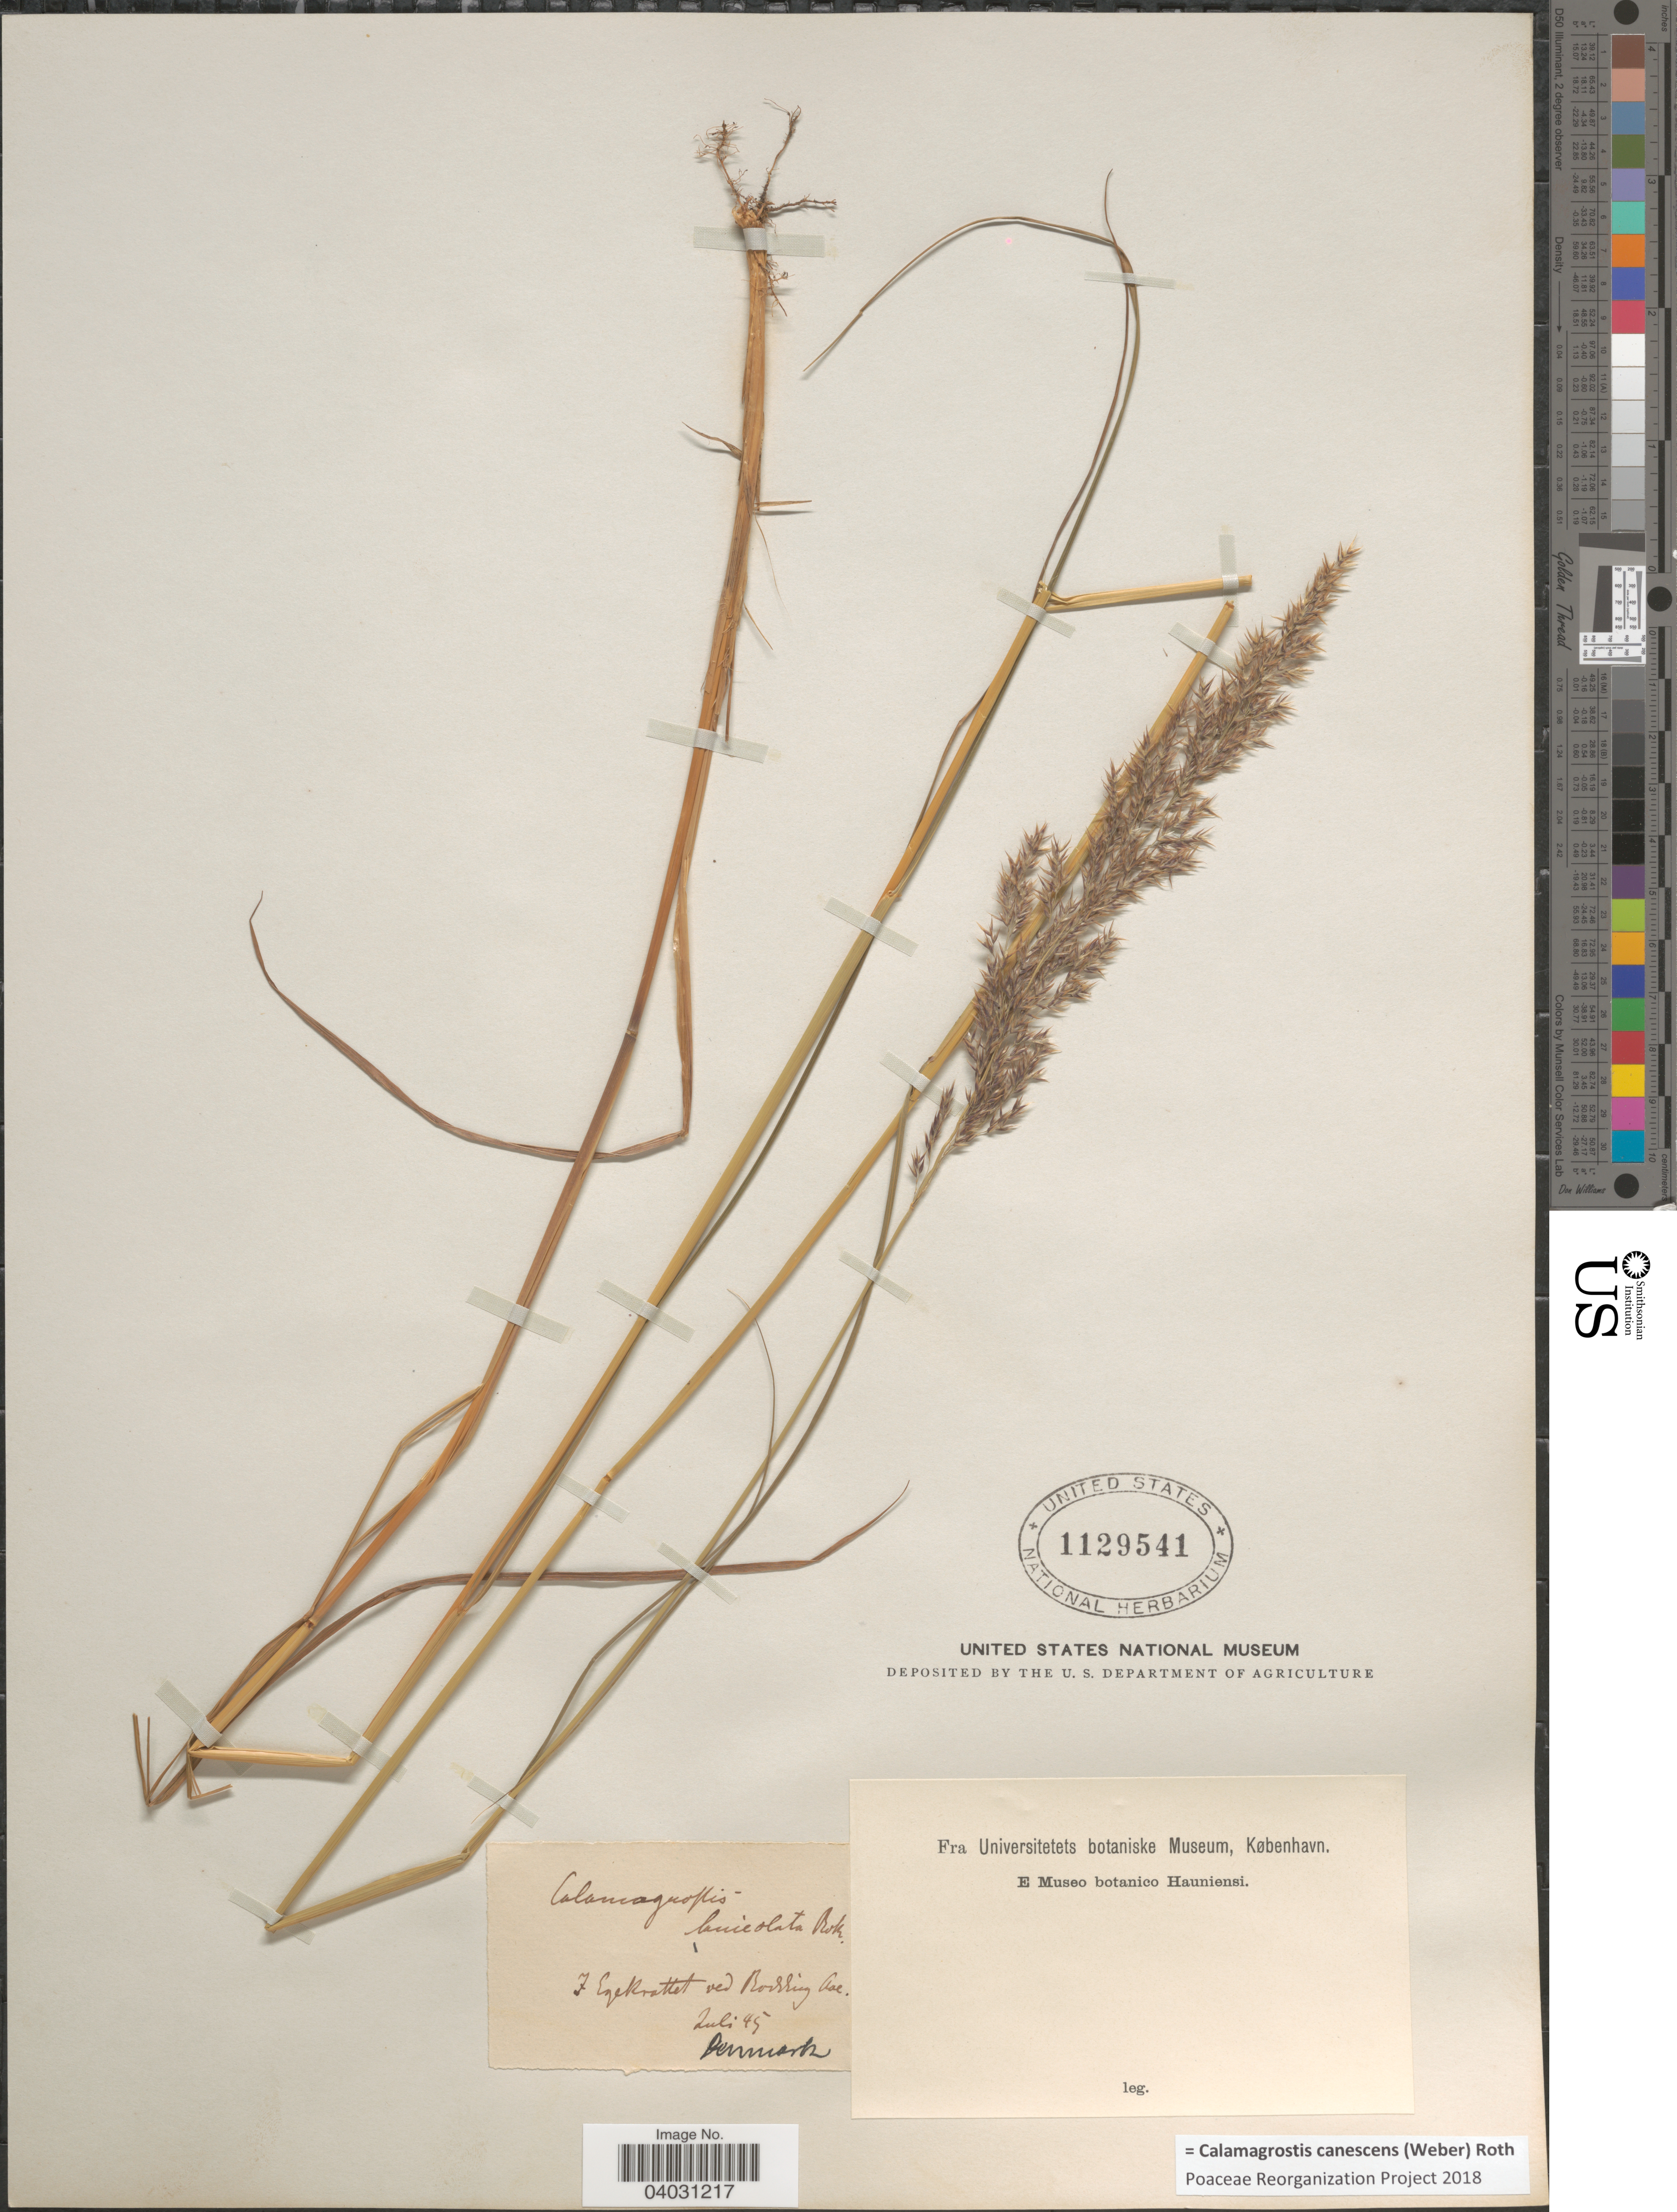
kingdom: Plantae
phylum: Tracheophyta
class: Liliopsida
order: Poales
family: Poaceae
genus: Calamagrostis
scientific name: Calamagrostis canescens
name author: (G.H. Weber) Roth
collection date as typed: Transcribed d/m/y: /7/45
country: Denmark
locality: Z Egekrattet ved Rodding Ave.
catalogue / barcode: US 1129541